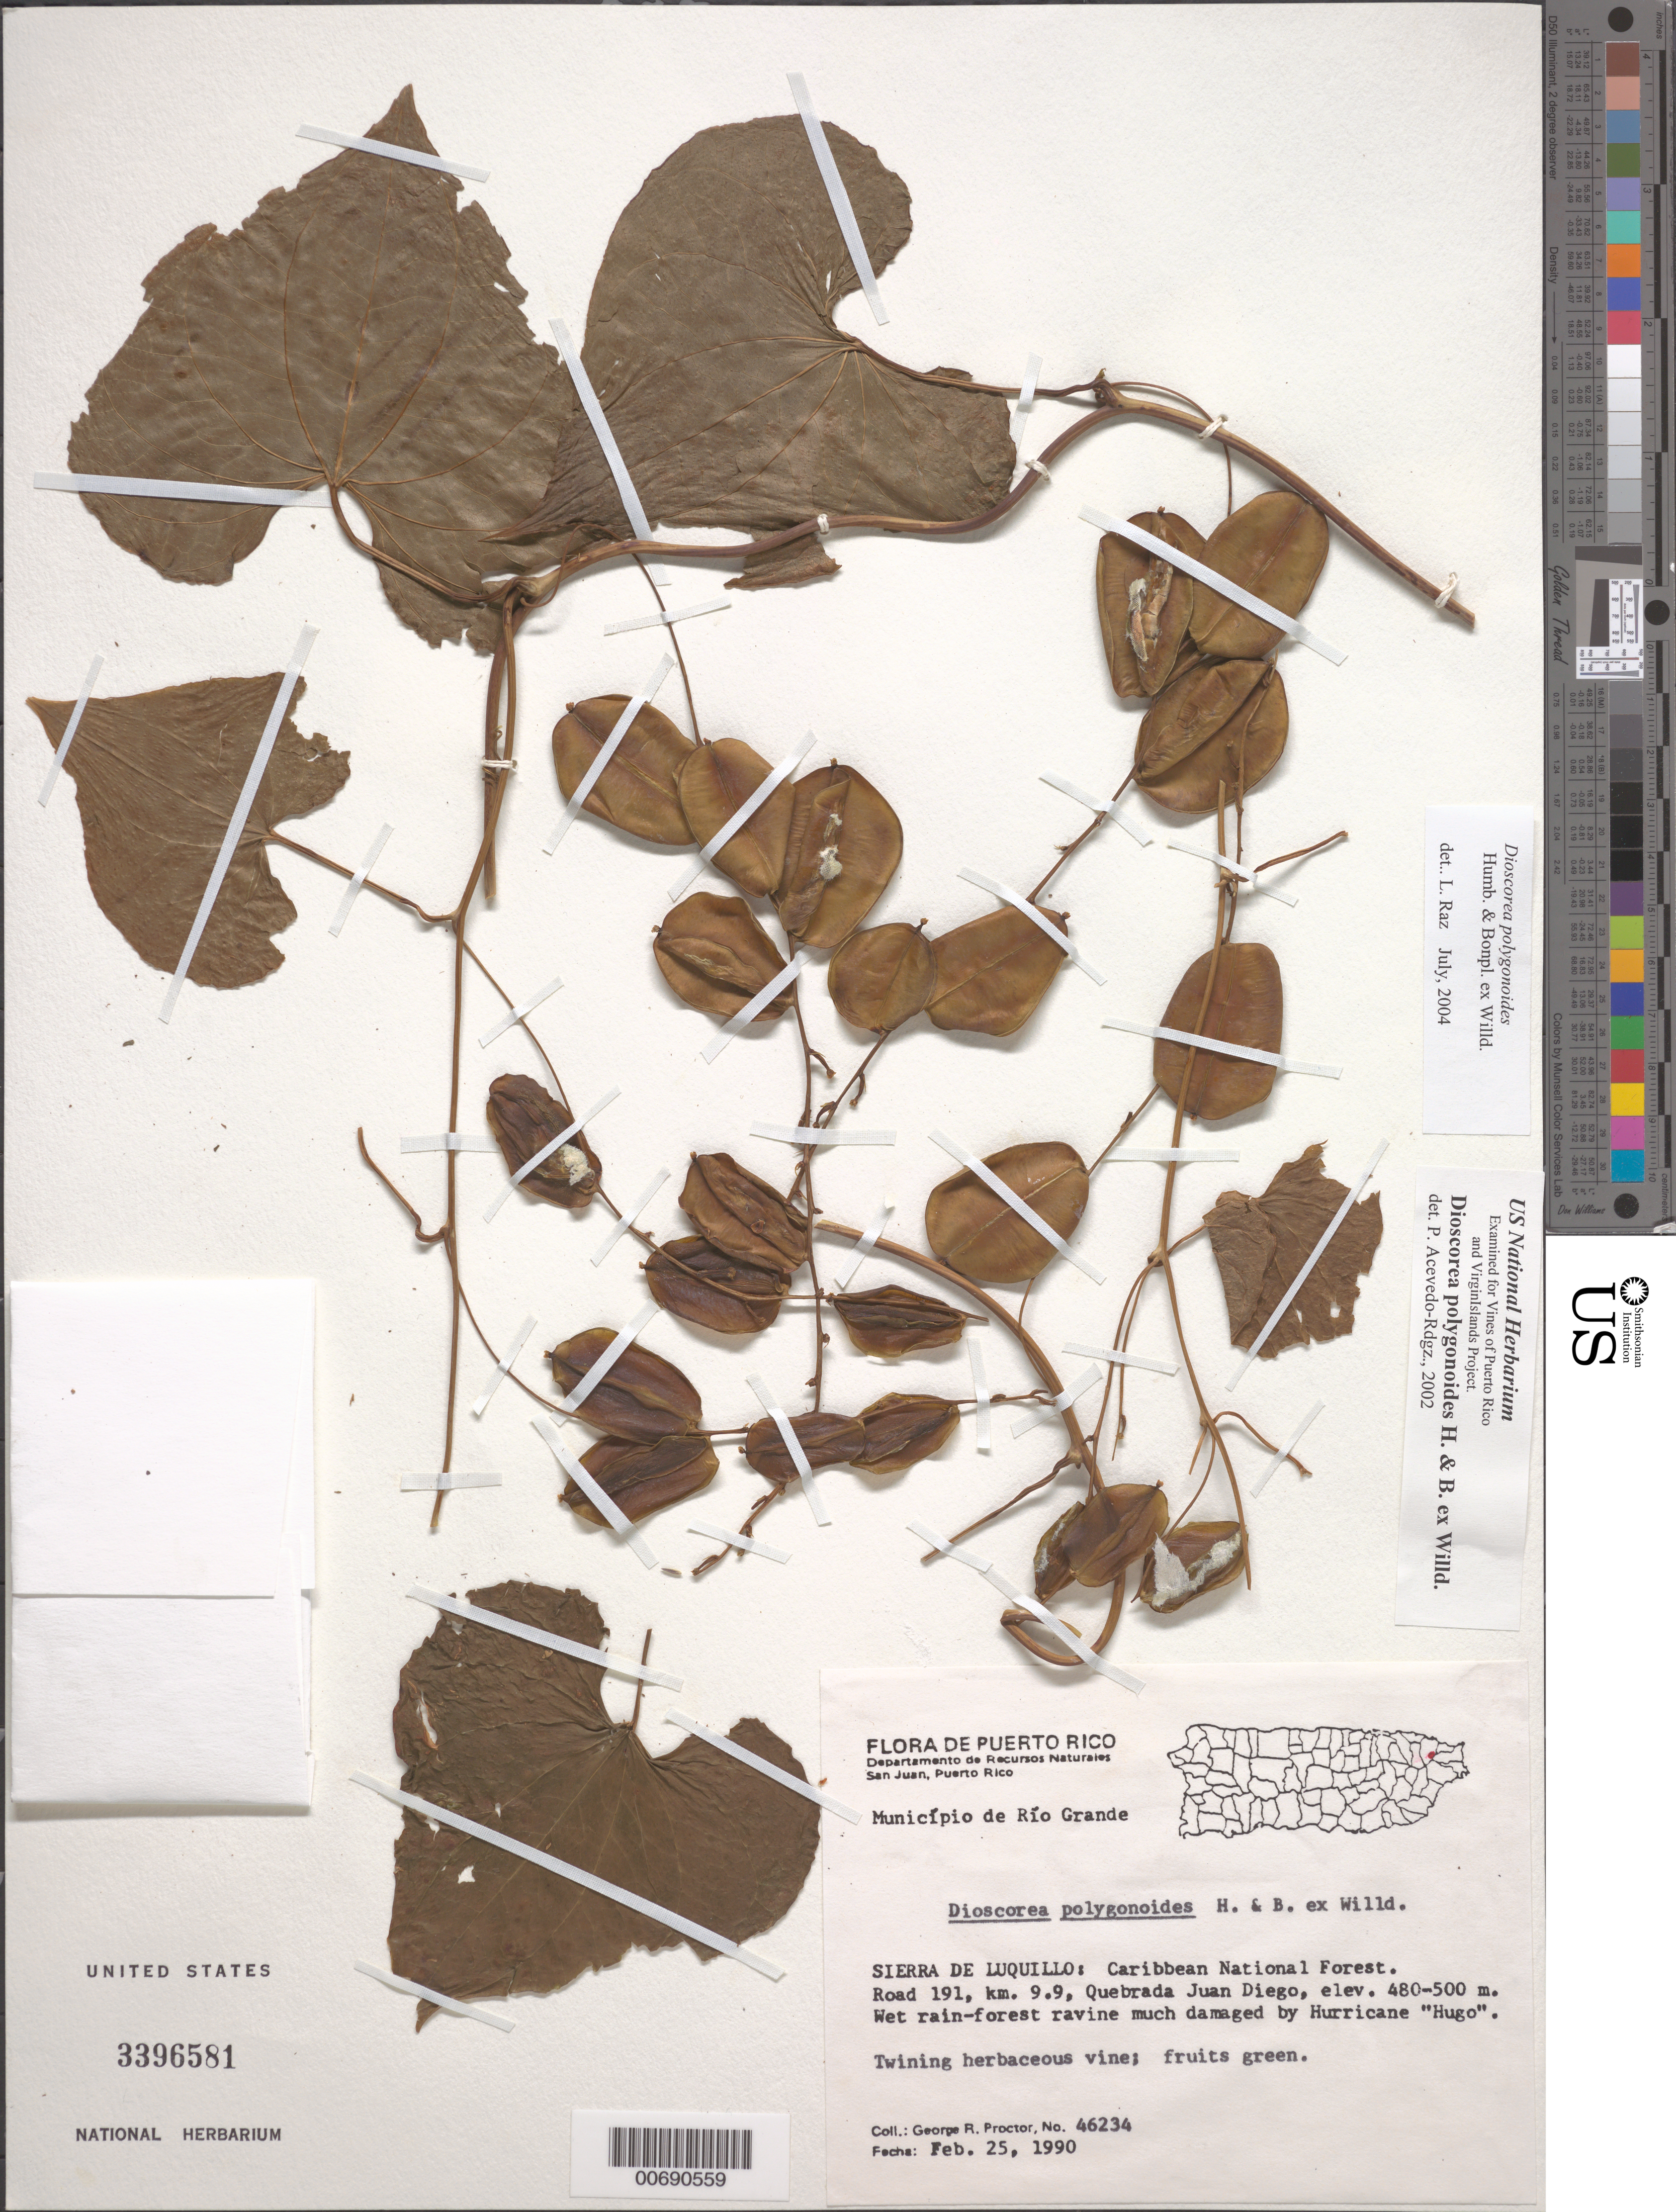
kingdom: Plantae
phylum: Tracheophyta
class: Liliopsida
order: Dioscoreales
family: Dioscoreaceae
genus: Dioscorea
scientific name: Dioscorea polygonoides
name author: Humb. & Bonpl. ex Willd.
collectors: G. R. Proctor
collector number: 46234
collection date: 1990-02-25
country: Puerto Rico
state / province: Luquillo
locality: Município de Río Grande. Sierra de Luquillo: Caribbean National Forest. Road 191, km. 9.9, Quebrada Juan Diego.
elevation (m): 480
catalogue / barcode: US 3396581